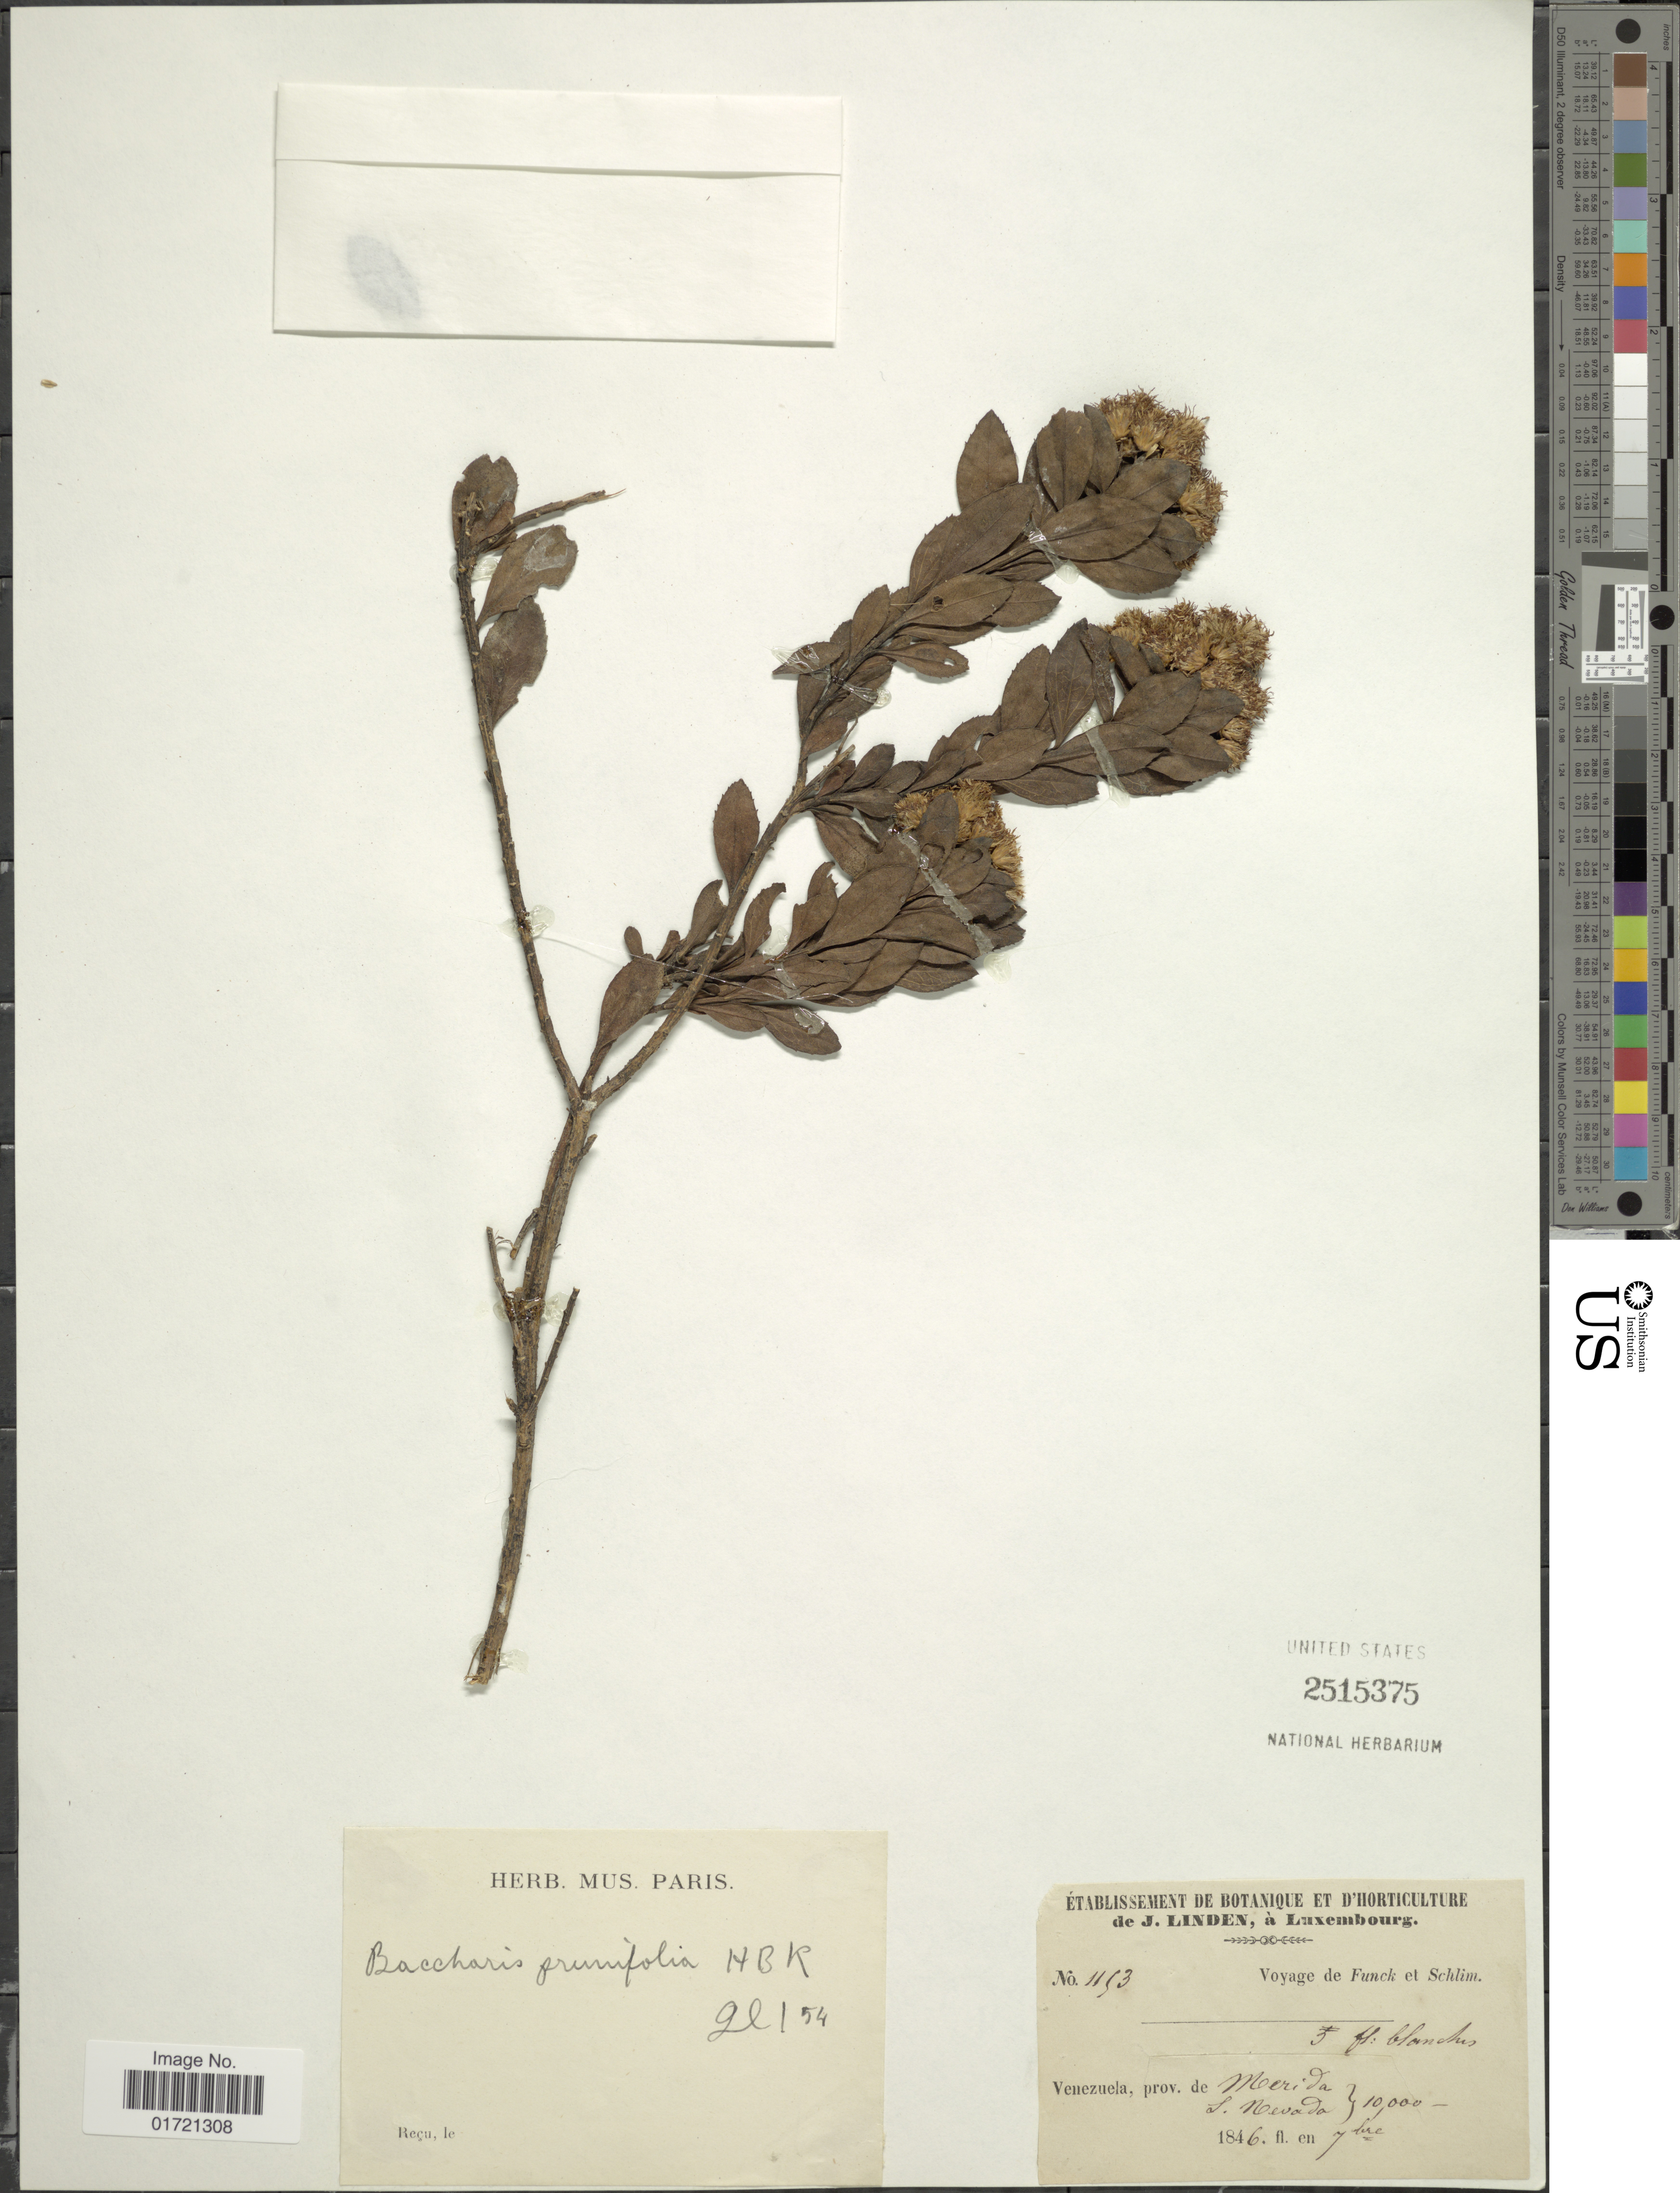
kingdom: Plantae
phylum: Tracheophyta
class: Magnoliopsida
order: Asterales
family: Asteraceae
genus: Baccharis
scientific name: Baccharis prunifolia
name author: Kunth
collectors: J. Linden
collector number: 1153*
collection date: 1846-09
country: Venezuela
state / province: Mérida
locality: Venezuela, prov. de Merida, S. Nevada.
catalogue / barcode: US 2515375